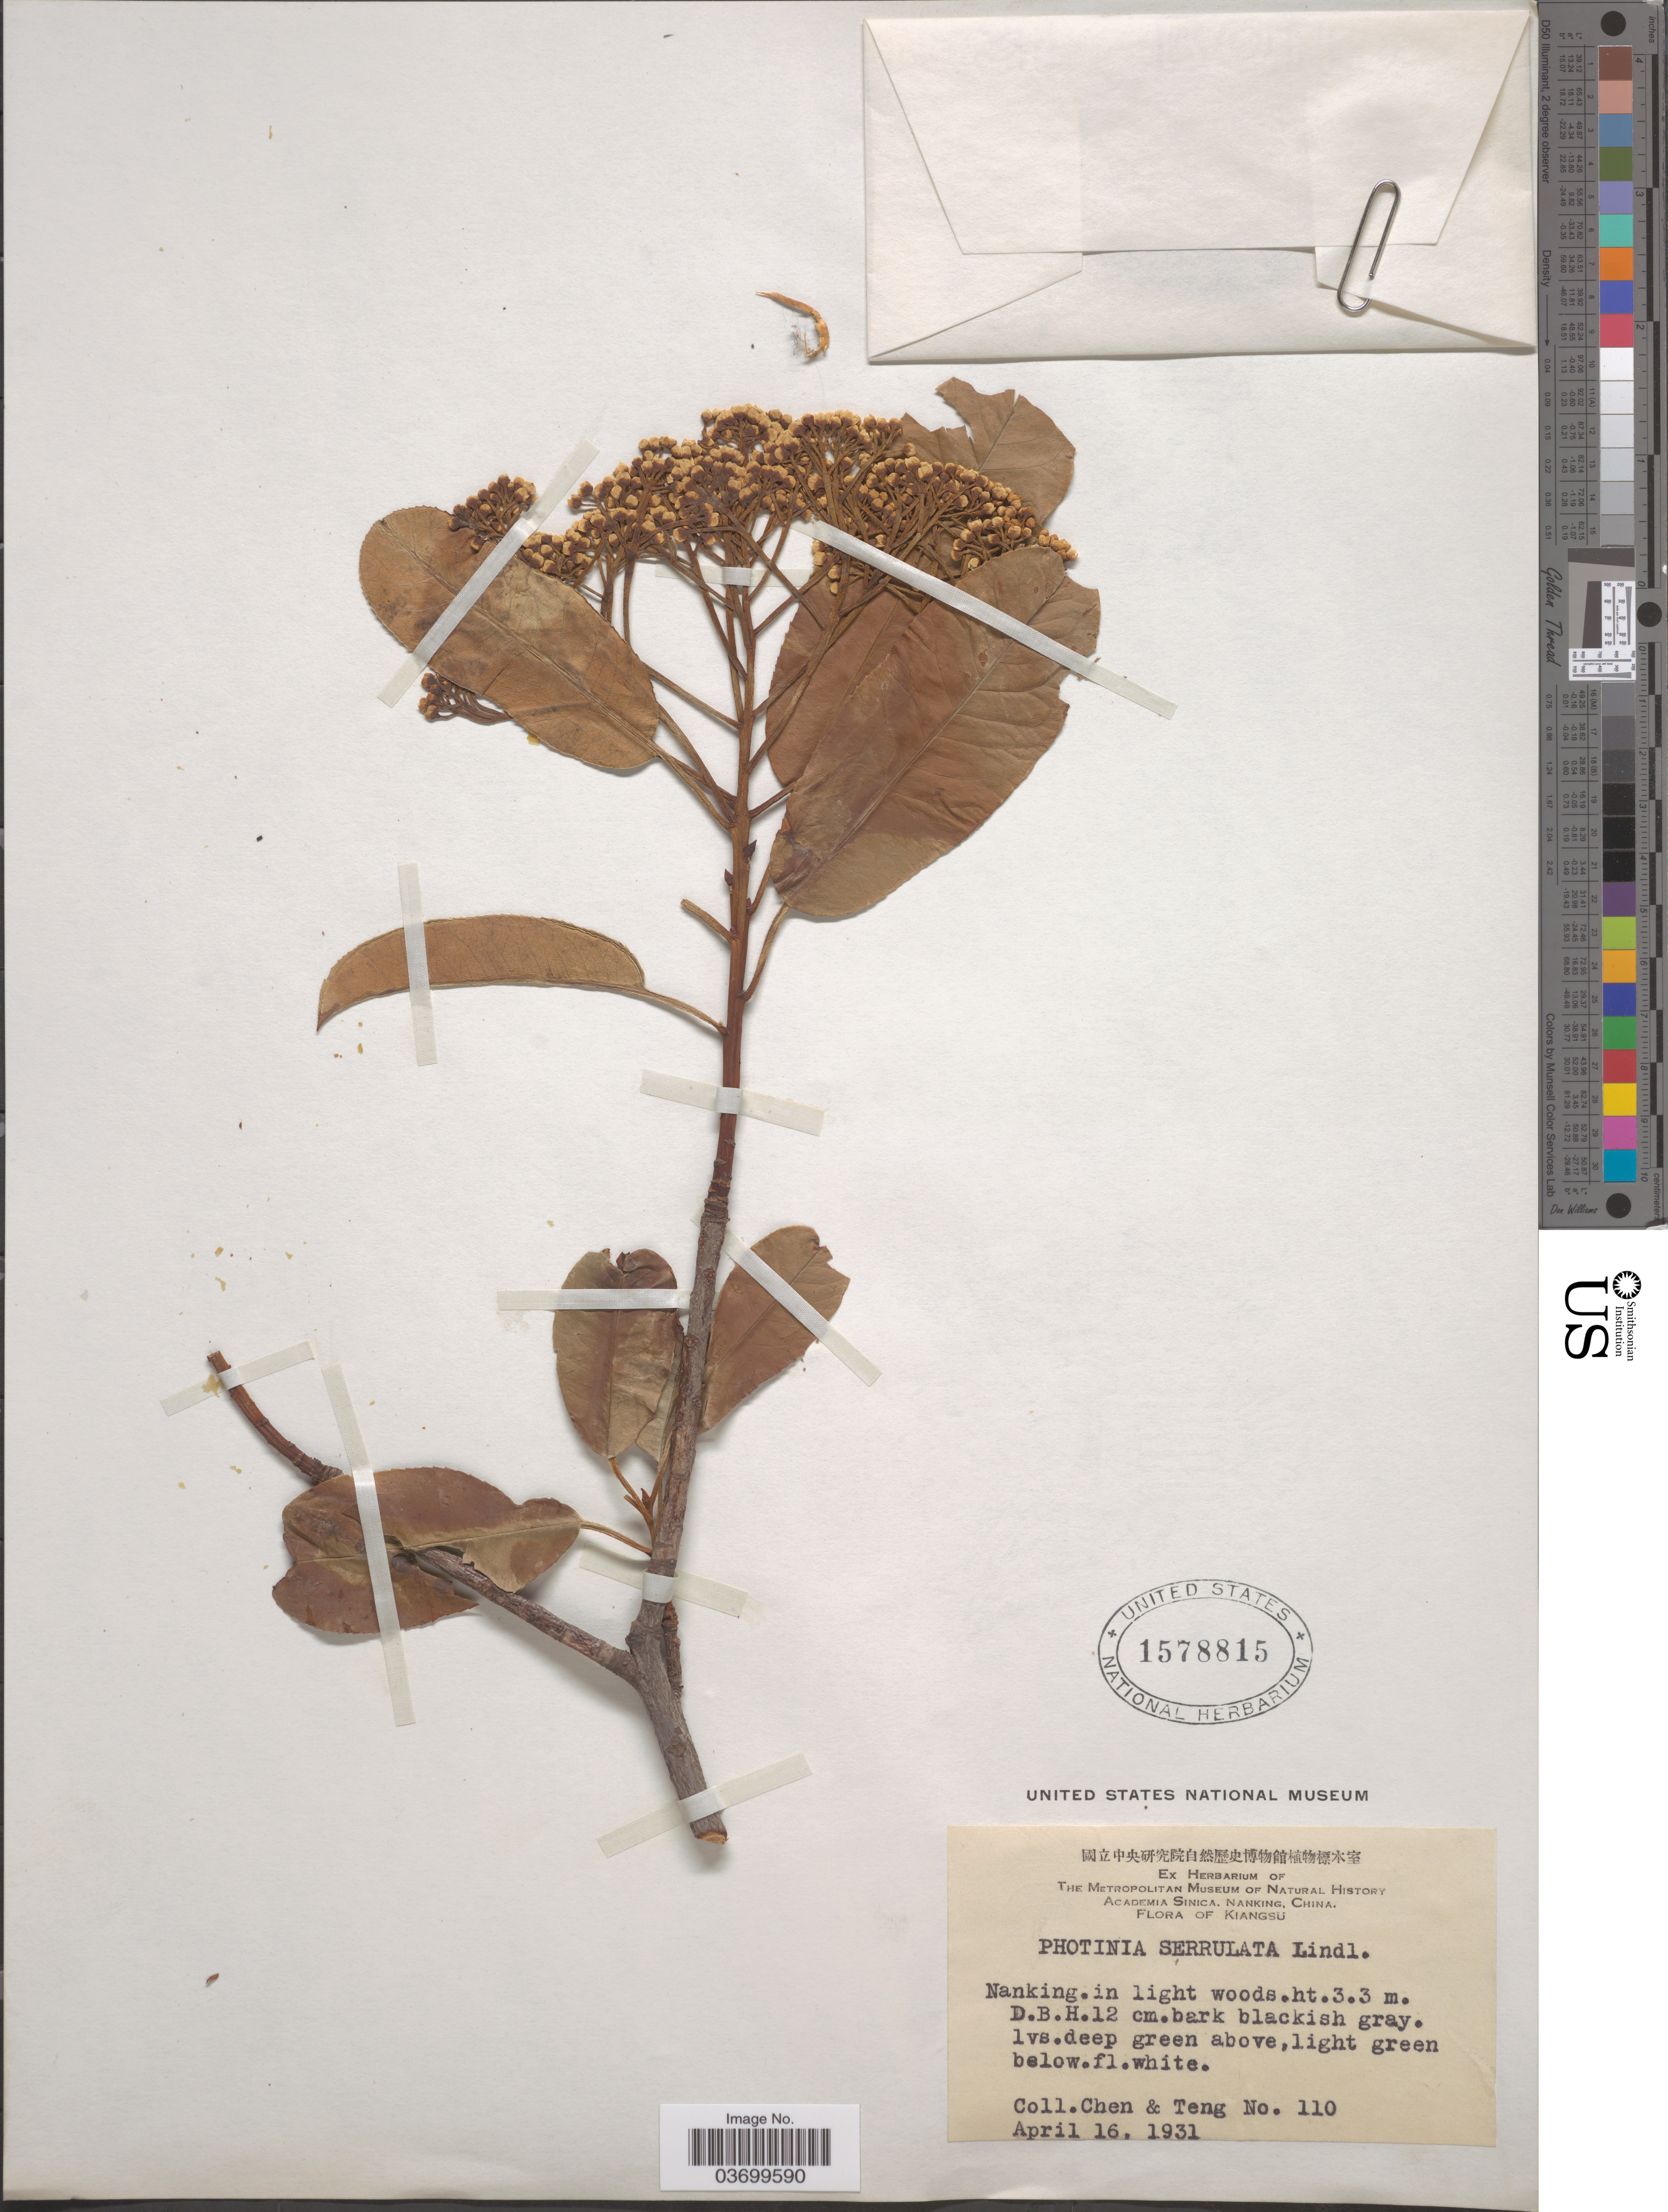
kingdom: Plantae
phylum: Tracheophyta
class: Magnoliopsida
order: Rosales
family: Rosaceae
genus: Photinia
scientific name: Photinia serrulata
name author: Franch. & Sav.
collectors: -- Chen & -. Teng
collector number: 110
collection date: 1931-04-16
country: China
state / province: Jiangsu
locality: Kiangsu. Nanking.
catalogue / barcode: US 1578815